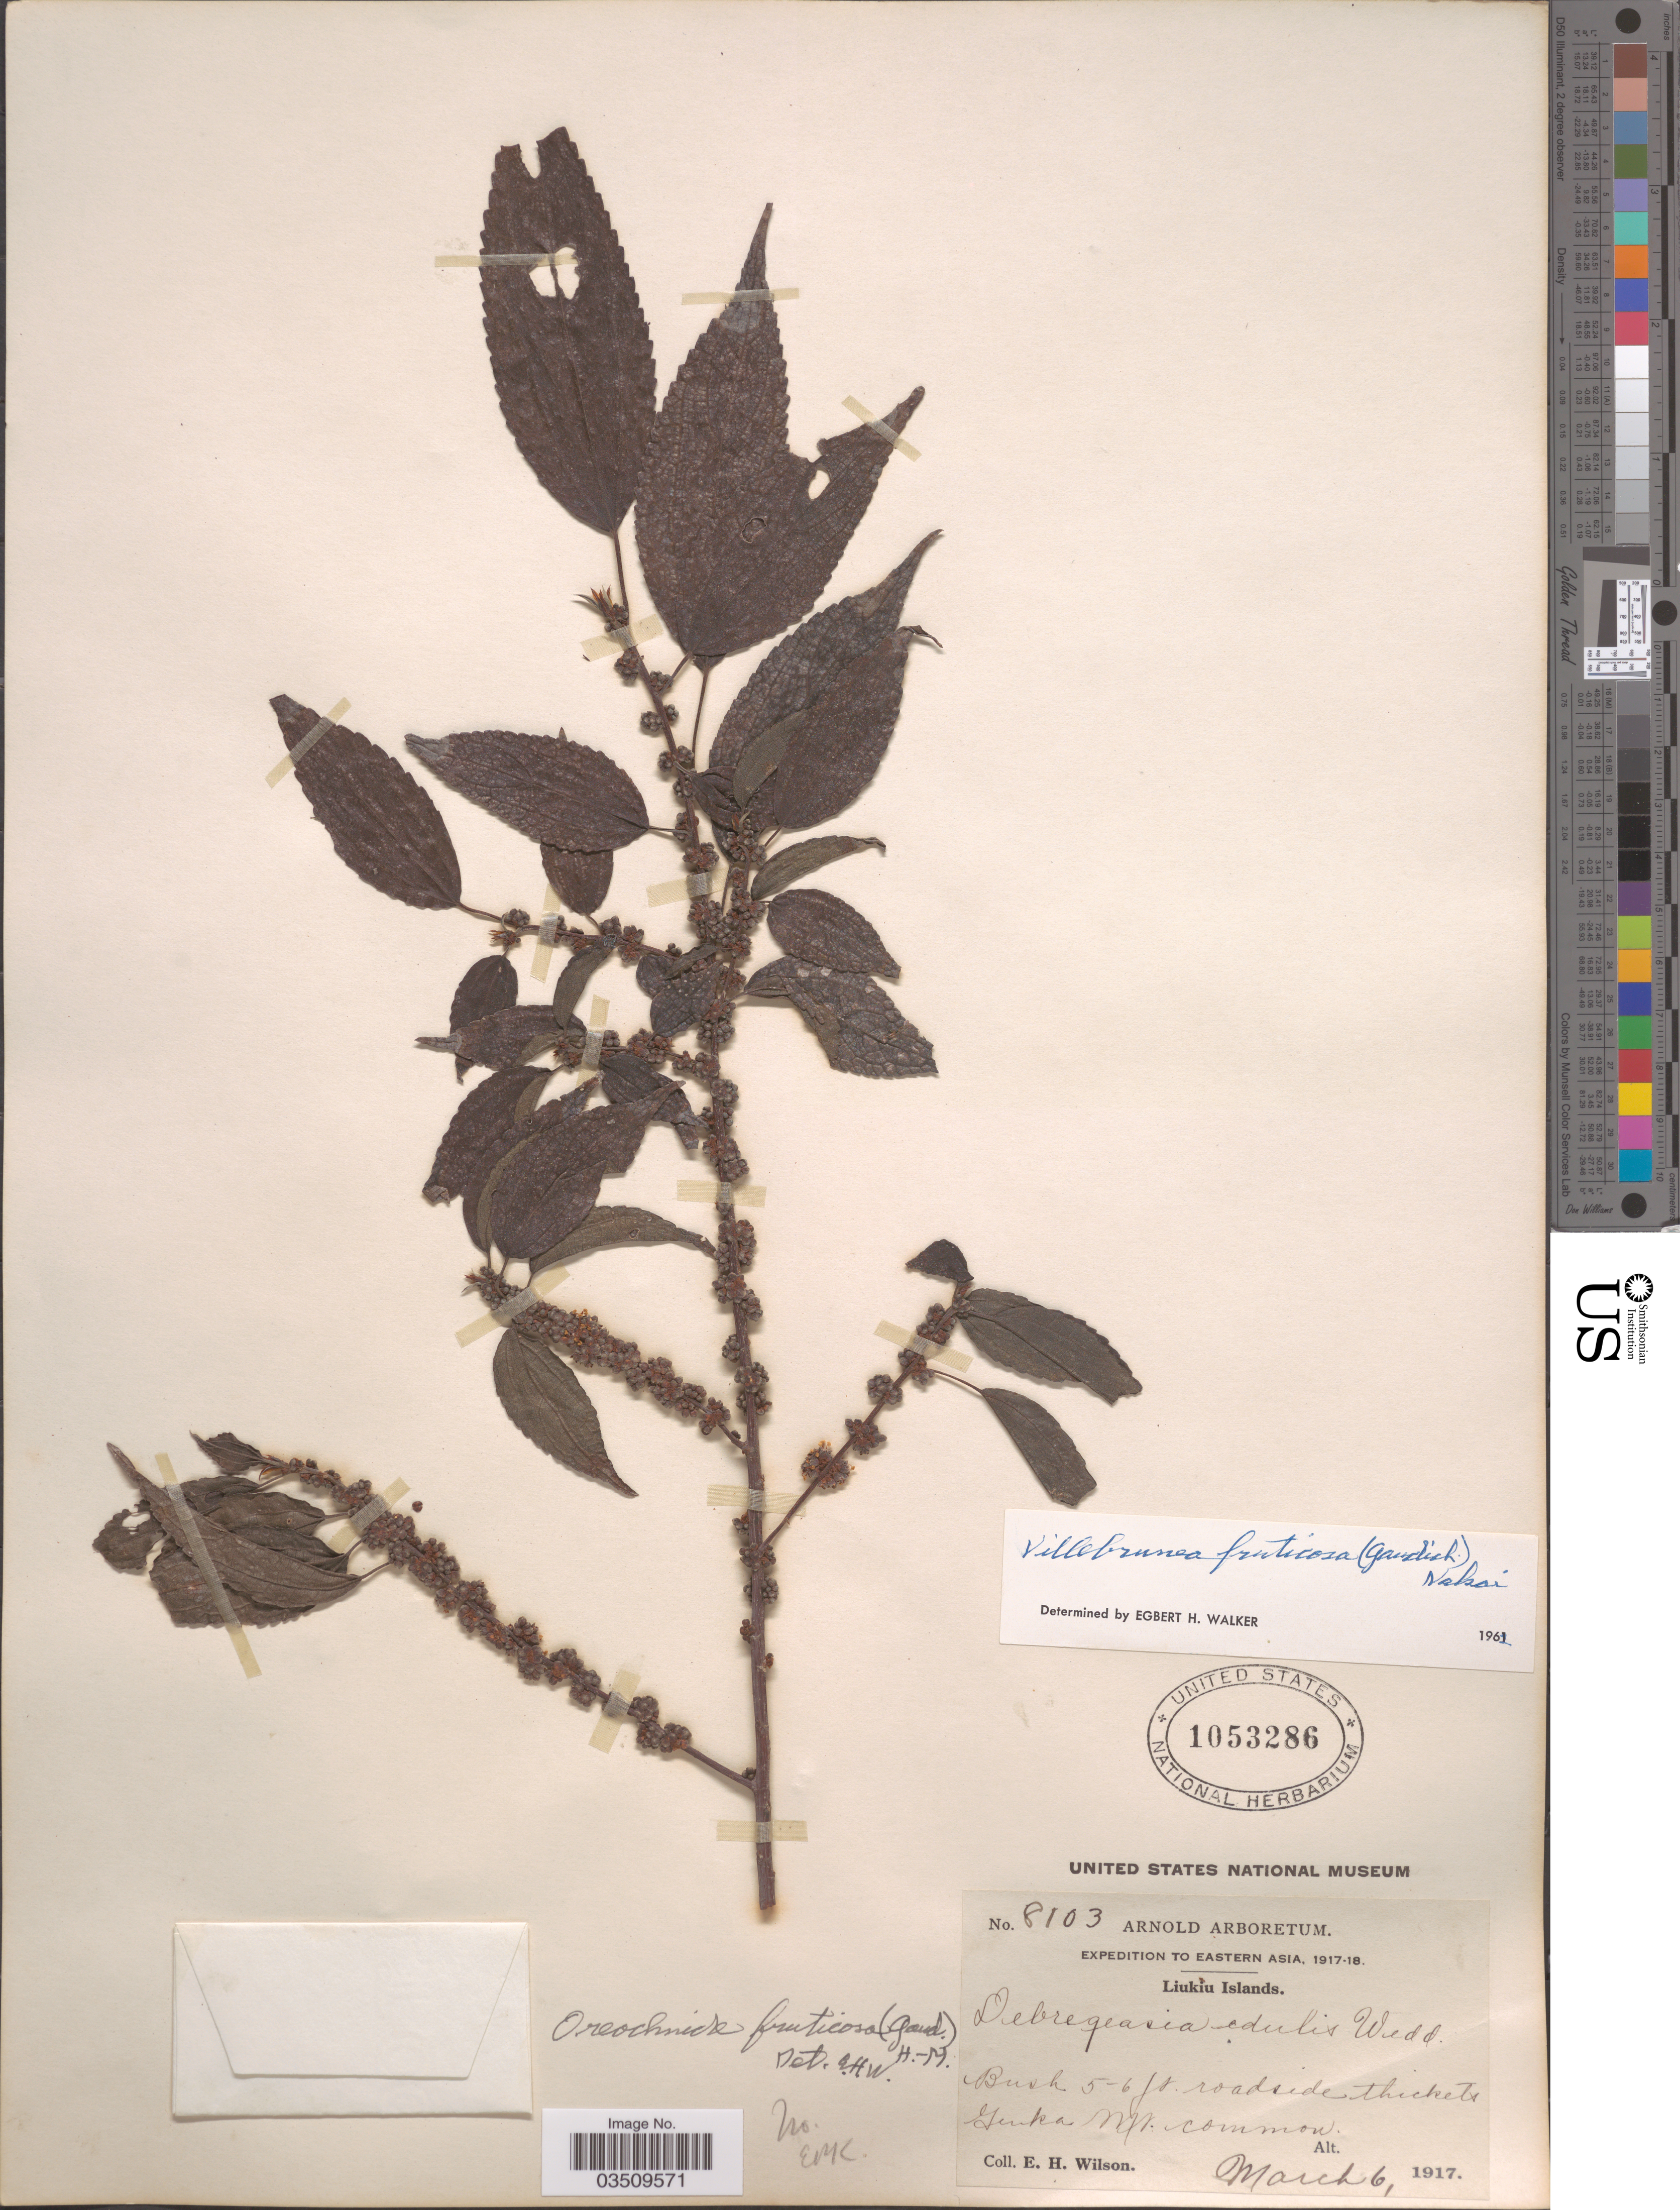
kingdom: Plantae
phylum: Tracheophyta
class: Magnoliopsida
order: Rosales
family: Urticaceae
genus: Oreocnide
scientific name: Oreocnide frutescens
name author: (Thunb.) Miq.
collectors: E. Wilson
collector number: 8103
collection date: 1917-03-06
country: Japan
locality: Eastern Asia. Liukiu Islands. Genku Mt.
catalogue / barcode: US 1053286